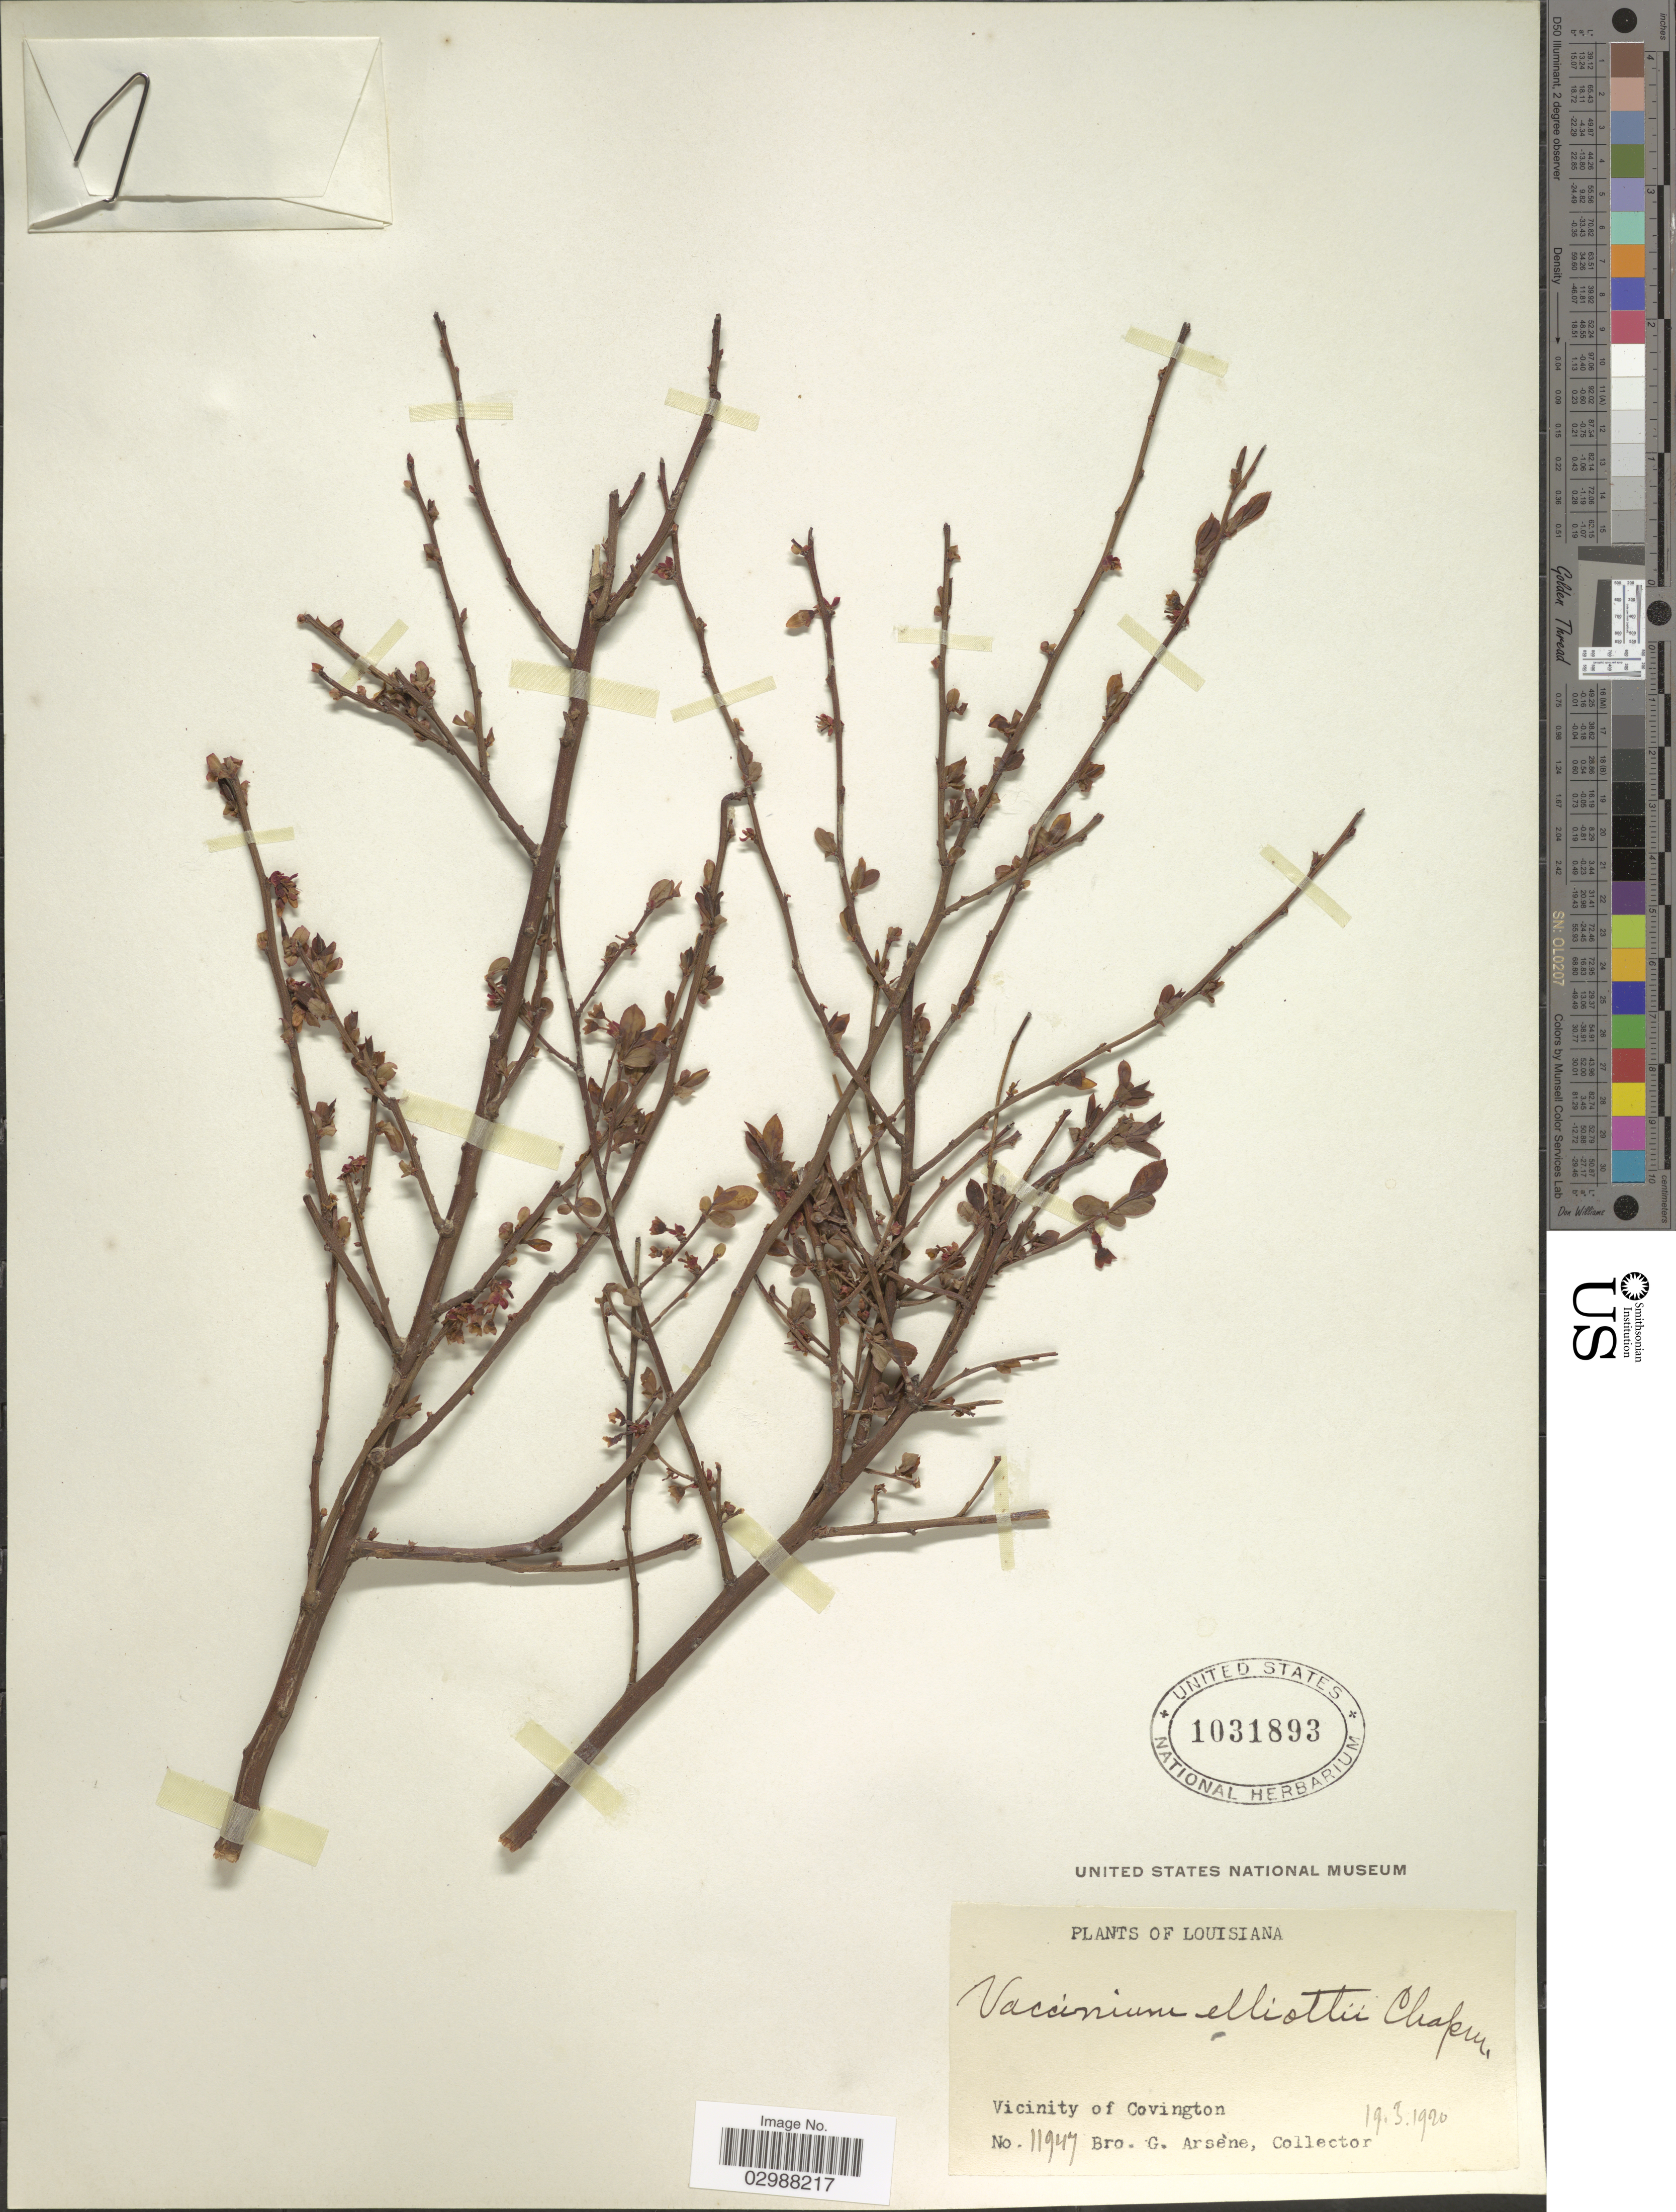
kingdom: Plantae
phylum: Tracheophyta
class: Magnoliopsida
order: Ericales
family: Ericaceae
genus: Vaccinium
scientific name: Vaccinium elliottii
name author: Chapm.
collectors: Bro. G. Arsène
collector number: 11947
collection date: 1920-03-19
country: United States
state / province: Louisiana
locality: Vicinity of Covington.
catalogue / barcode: US 1031893